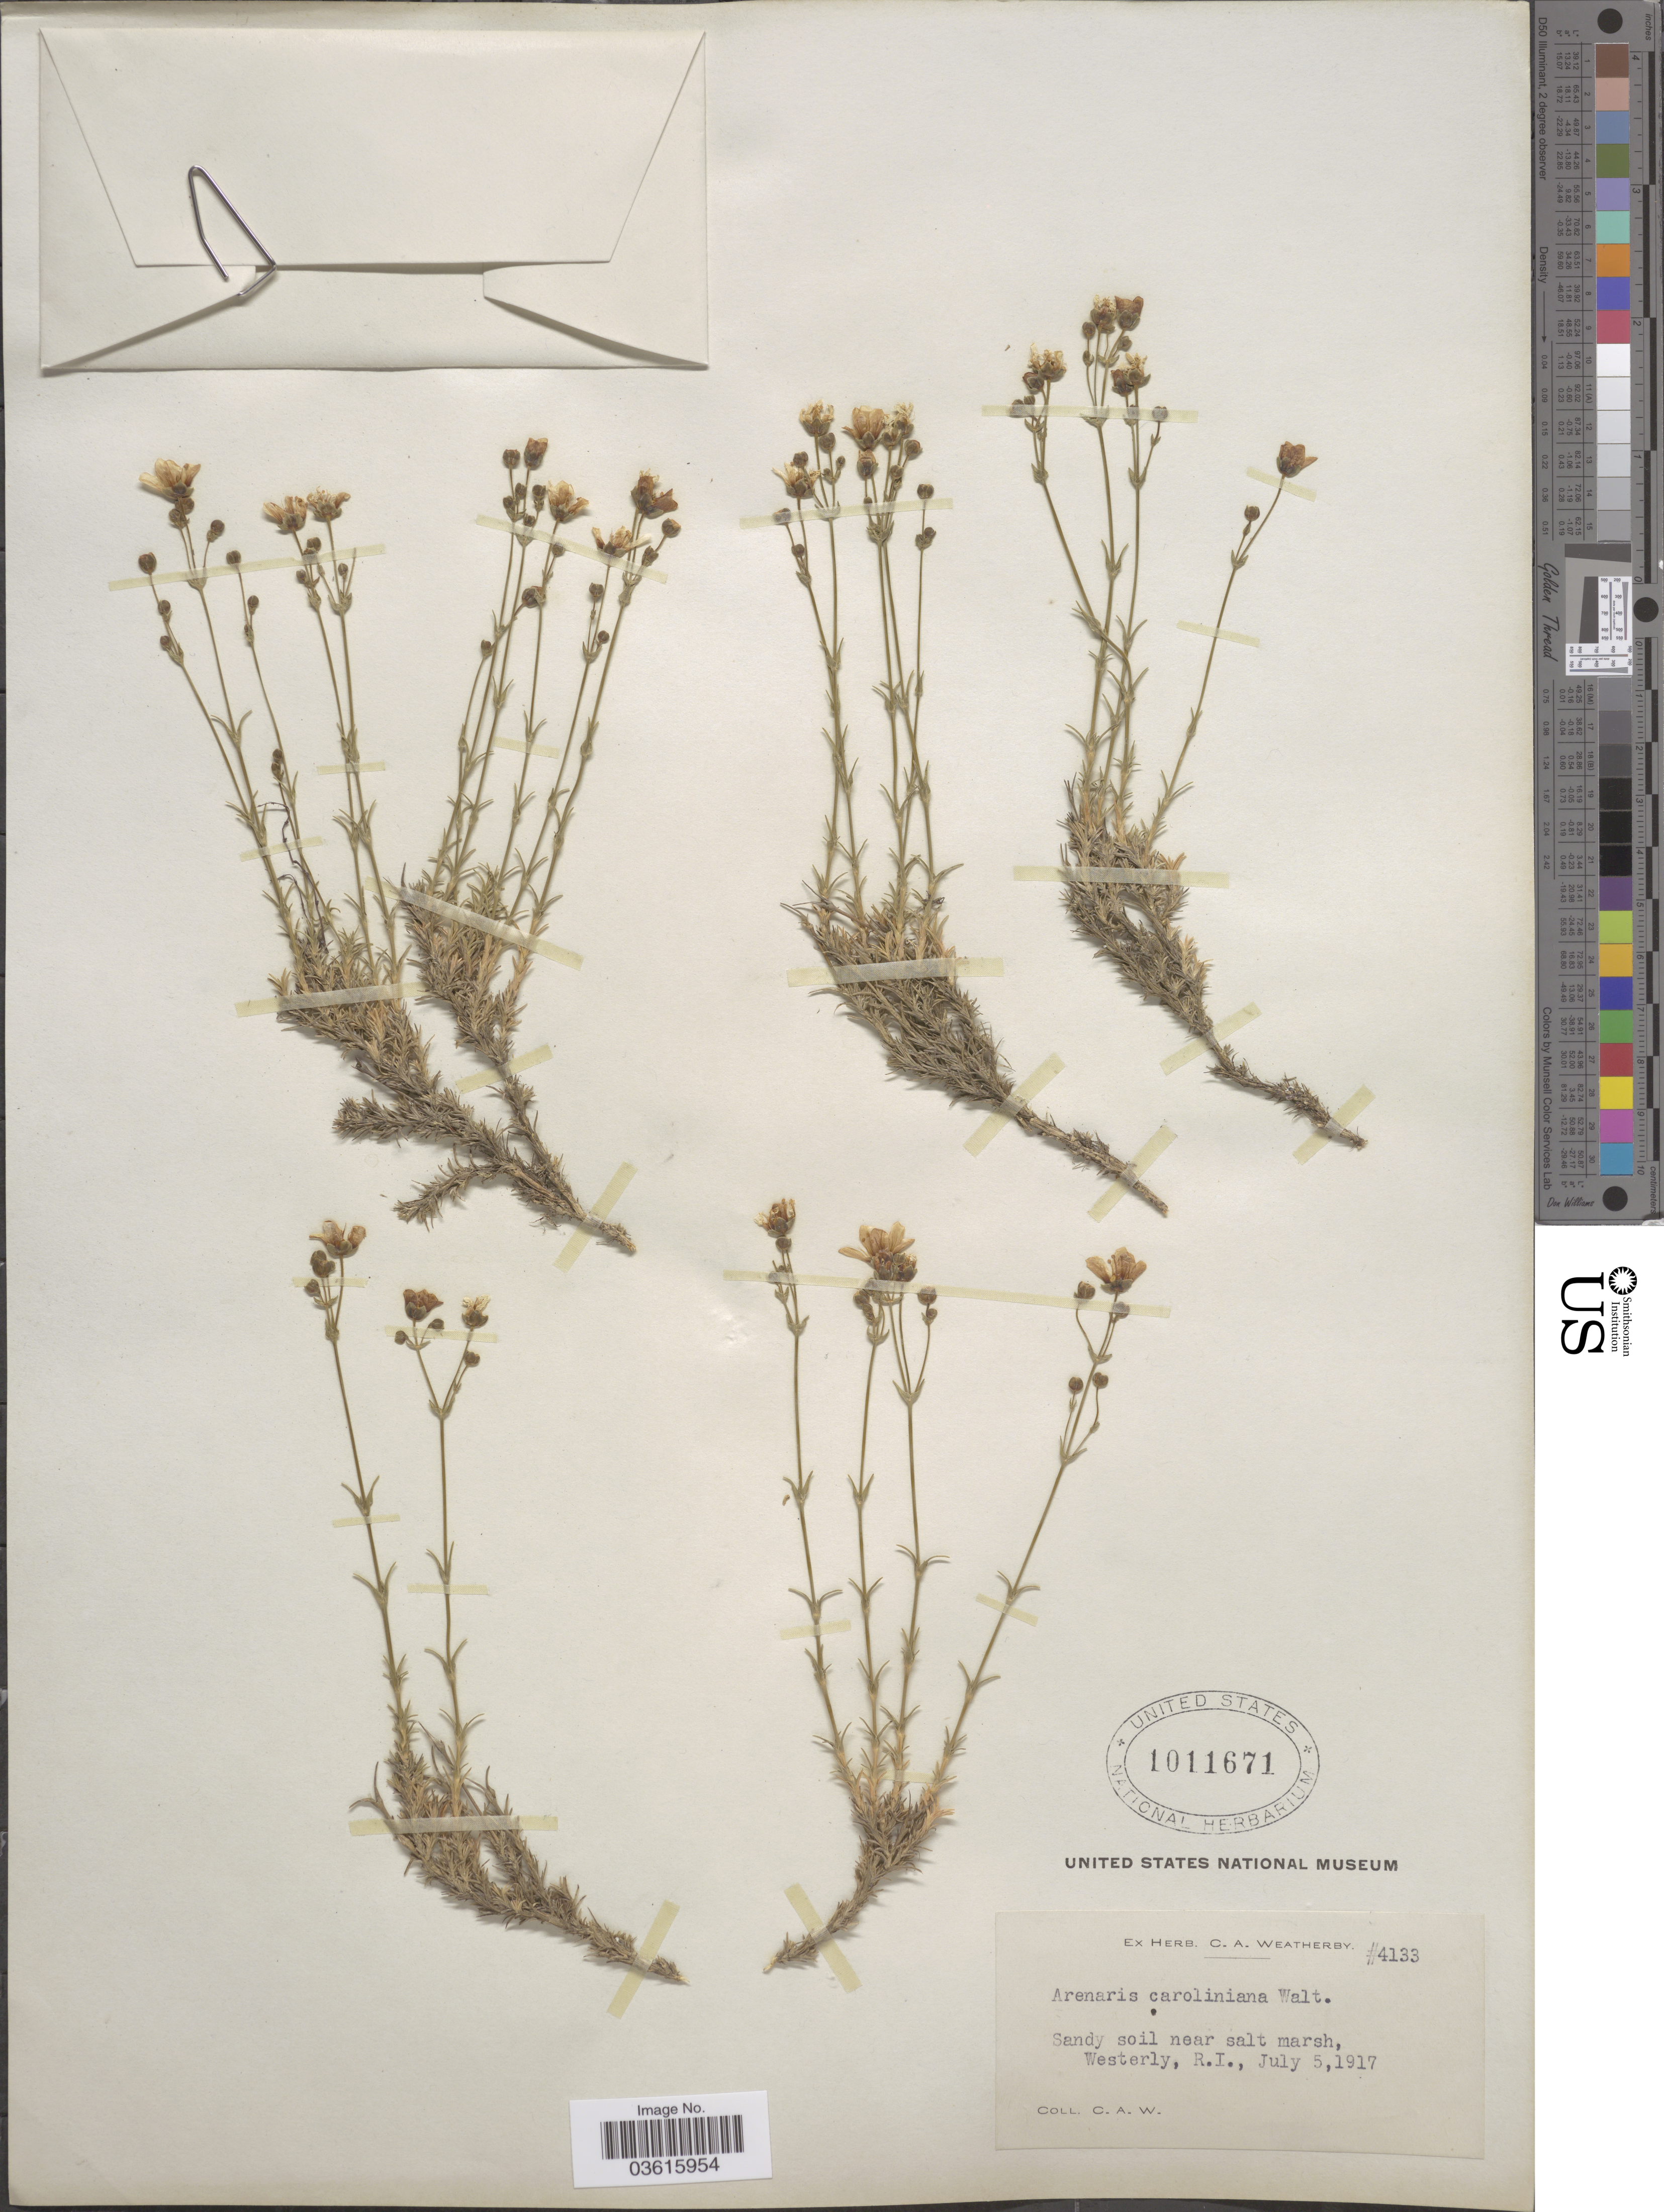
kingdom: Plantae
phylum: Tracheophyta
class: Magnoliopsida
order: Caryophyllales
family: Caryophyllaceae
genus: Minuartia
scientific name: Minuartia caroliniana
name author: (Walter) Mattf.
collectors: C. A. Weatherby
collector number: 4133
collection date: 1917-07-05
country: United States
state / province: Rhode Island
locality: Sandy soil near salt marsh, Westerly.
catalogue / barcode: US 1011671